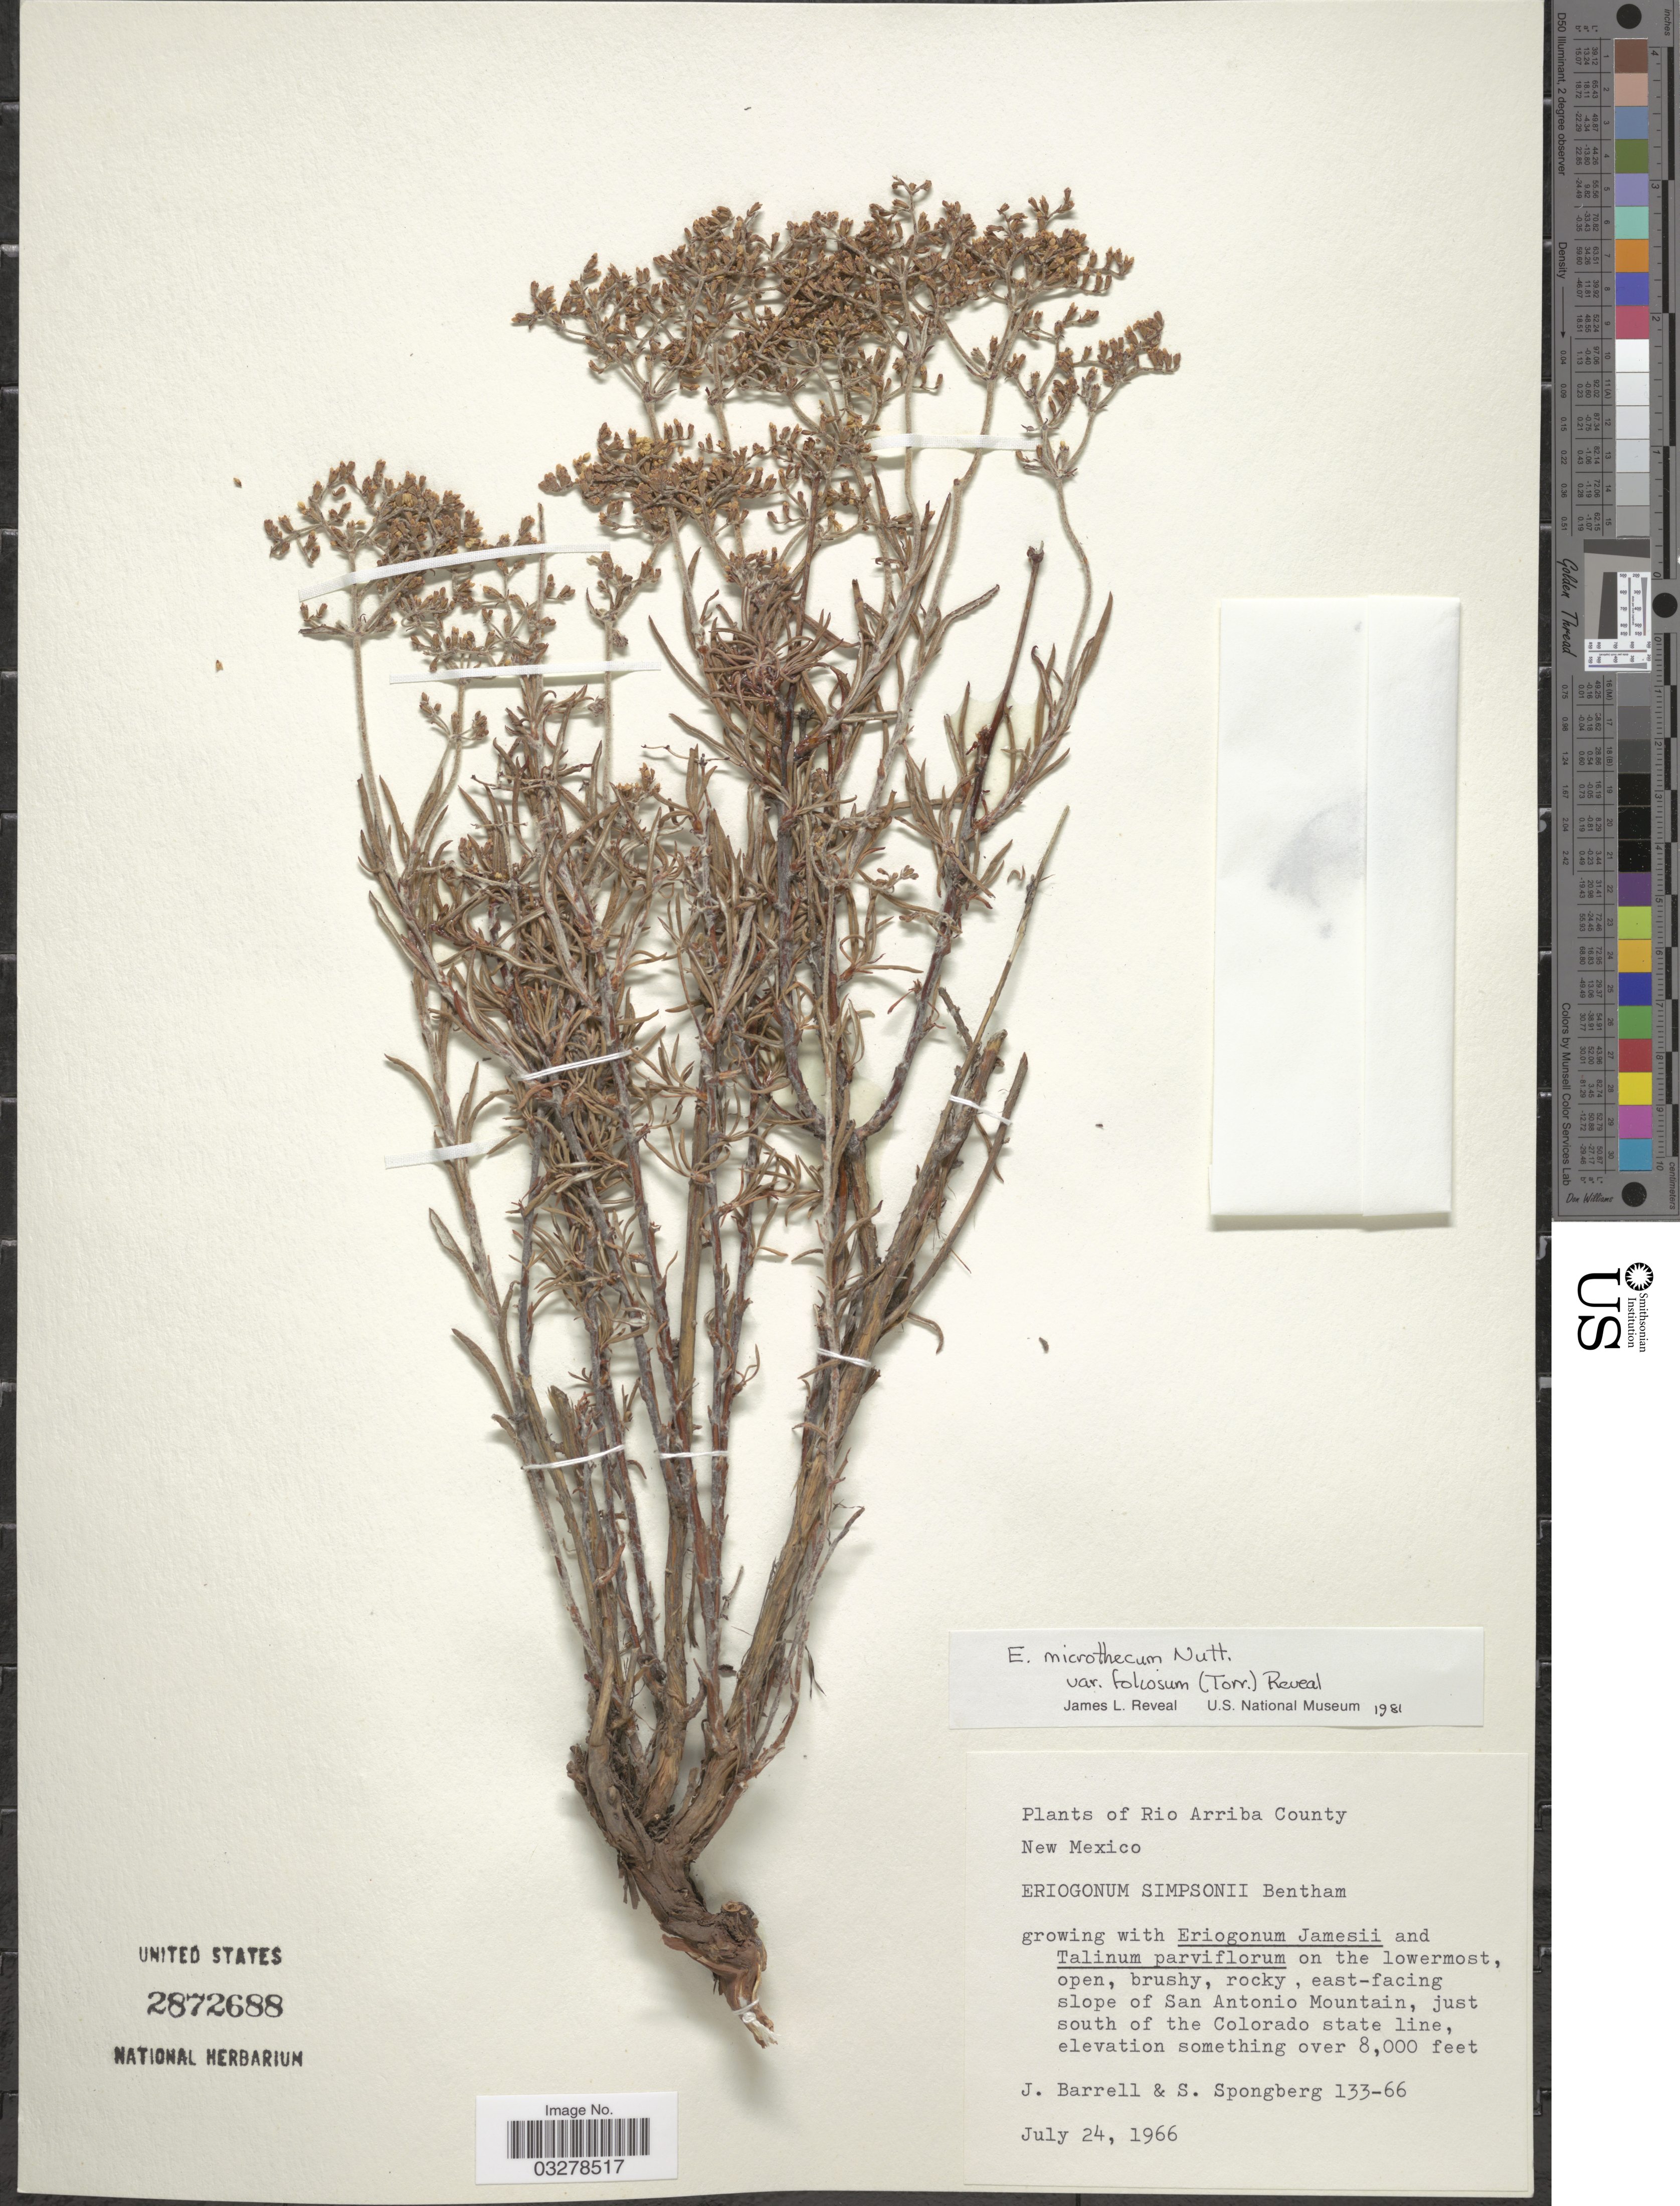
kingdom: Plantae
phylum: Tracheophyta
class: Magnoliopsida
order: Caryophyllales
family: Polygonaceae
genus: Eriogonum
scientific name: Eriogonum microtheca var. foliosum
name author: (Torr. & A. Gray) Reveal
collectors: J. Barrell & S. A.Spongberg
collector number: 133-66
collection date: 1966-07-24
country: United States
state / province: New Mexico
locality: Rio Arriba County. East-facing slope of San Antonio Mountain, just south of the Colorado state line.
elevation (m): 2438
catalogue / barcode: US 2872688